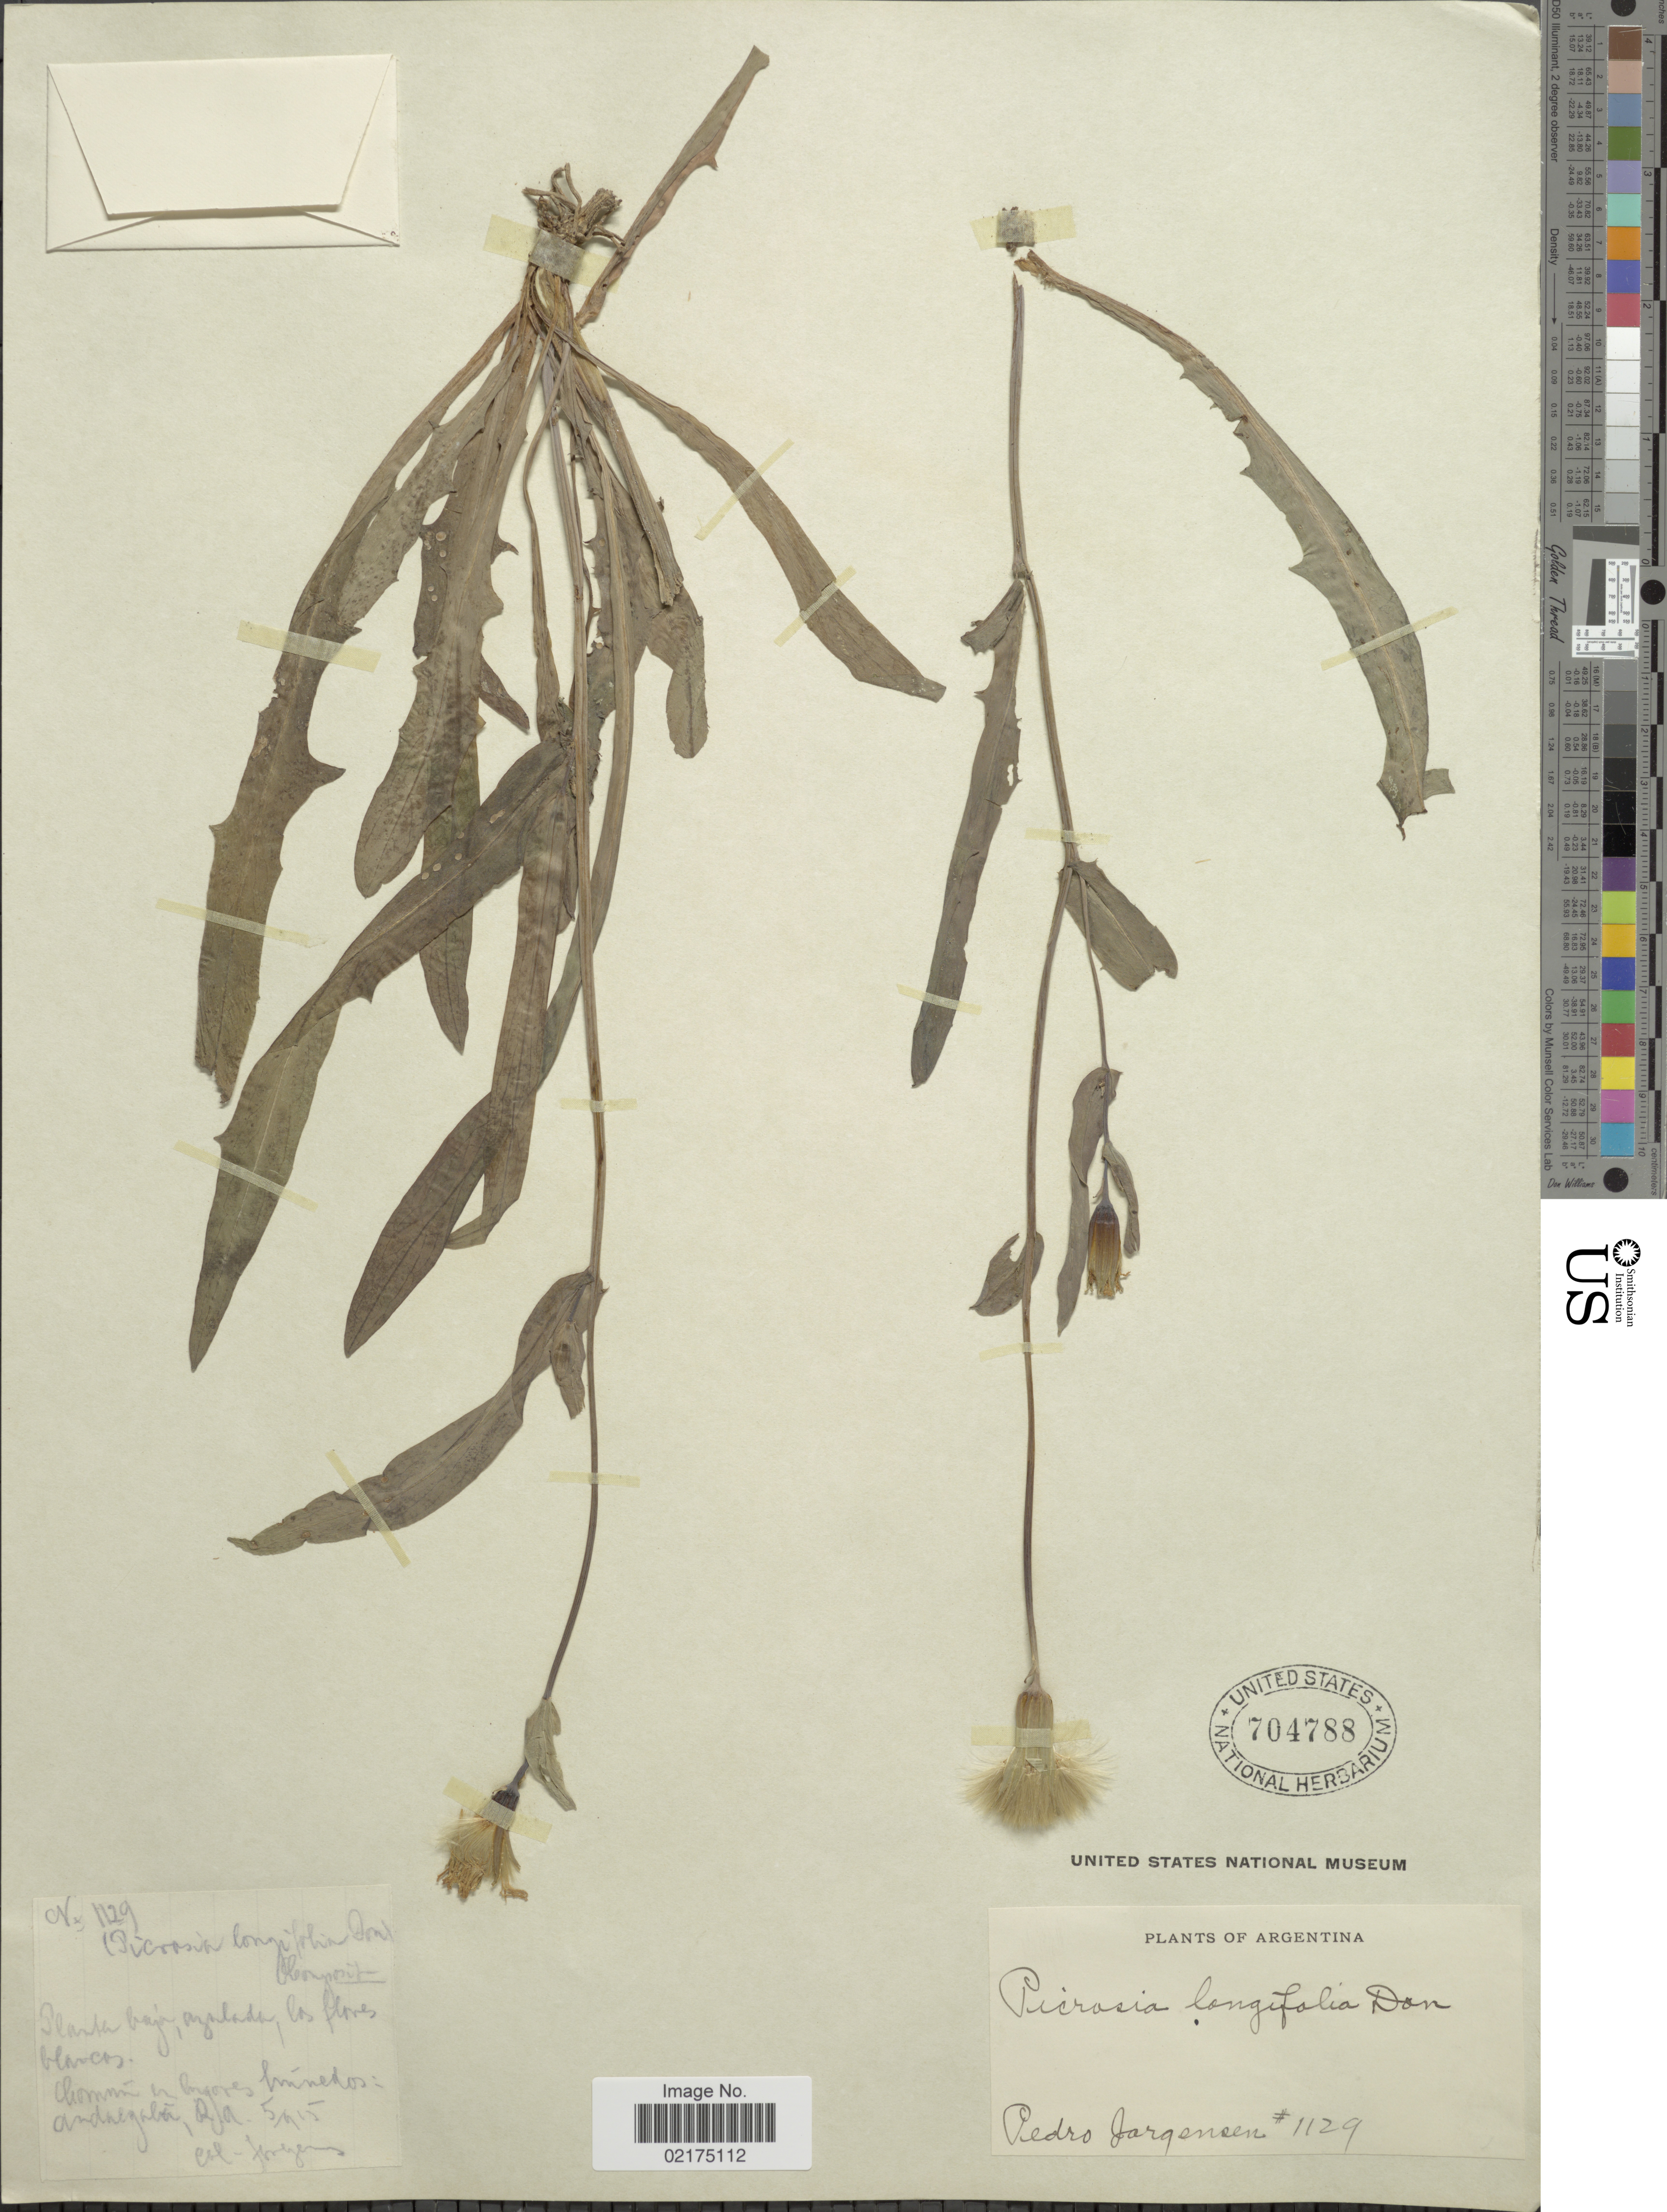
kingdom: Plantae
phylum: Tracheophyta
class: Magnoliopsida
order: Asterales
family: Asteraceae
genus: Picrosia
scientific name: Picrosia longifolia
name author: D. Don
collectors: P. Jörgensen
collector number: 1129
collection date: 1915-05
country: Argentina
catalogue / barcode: US 704788